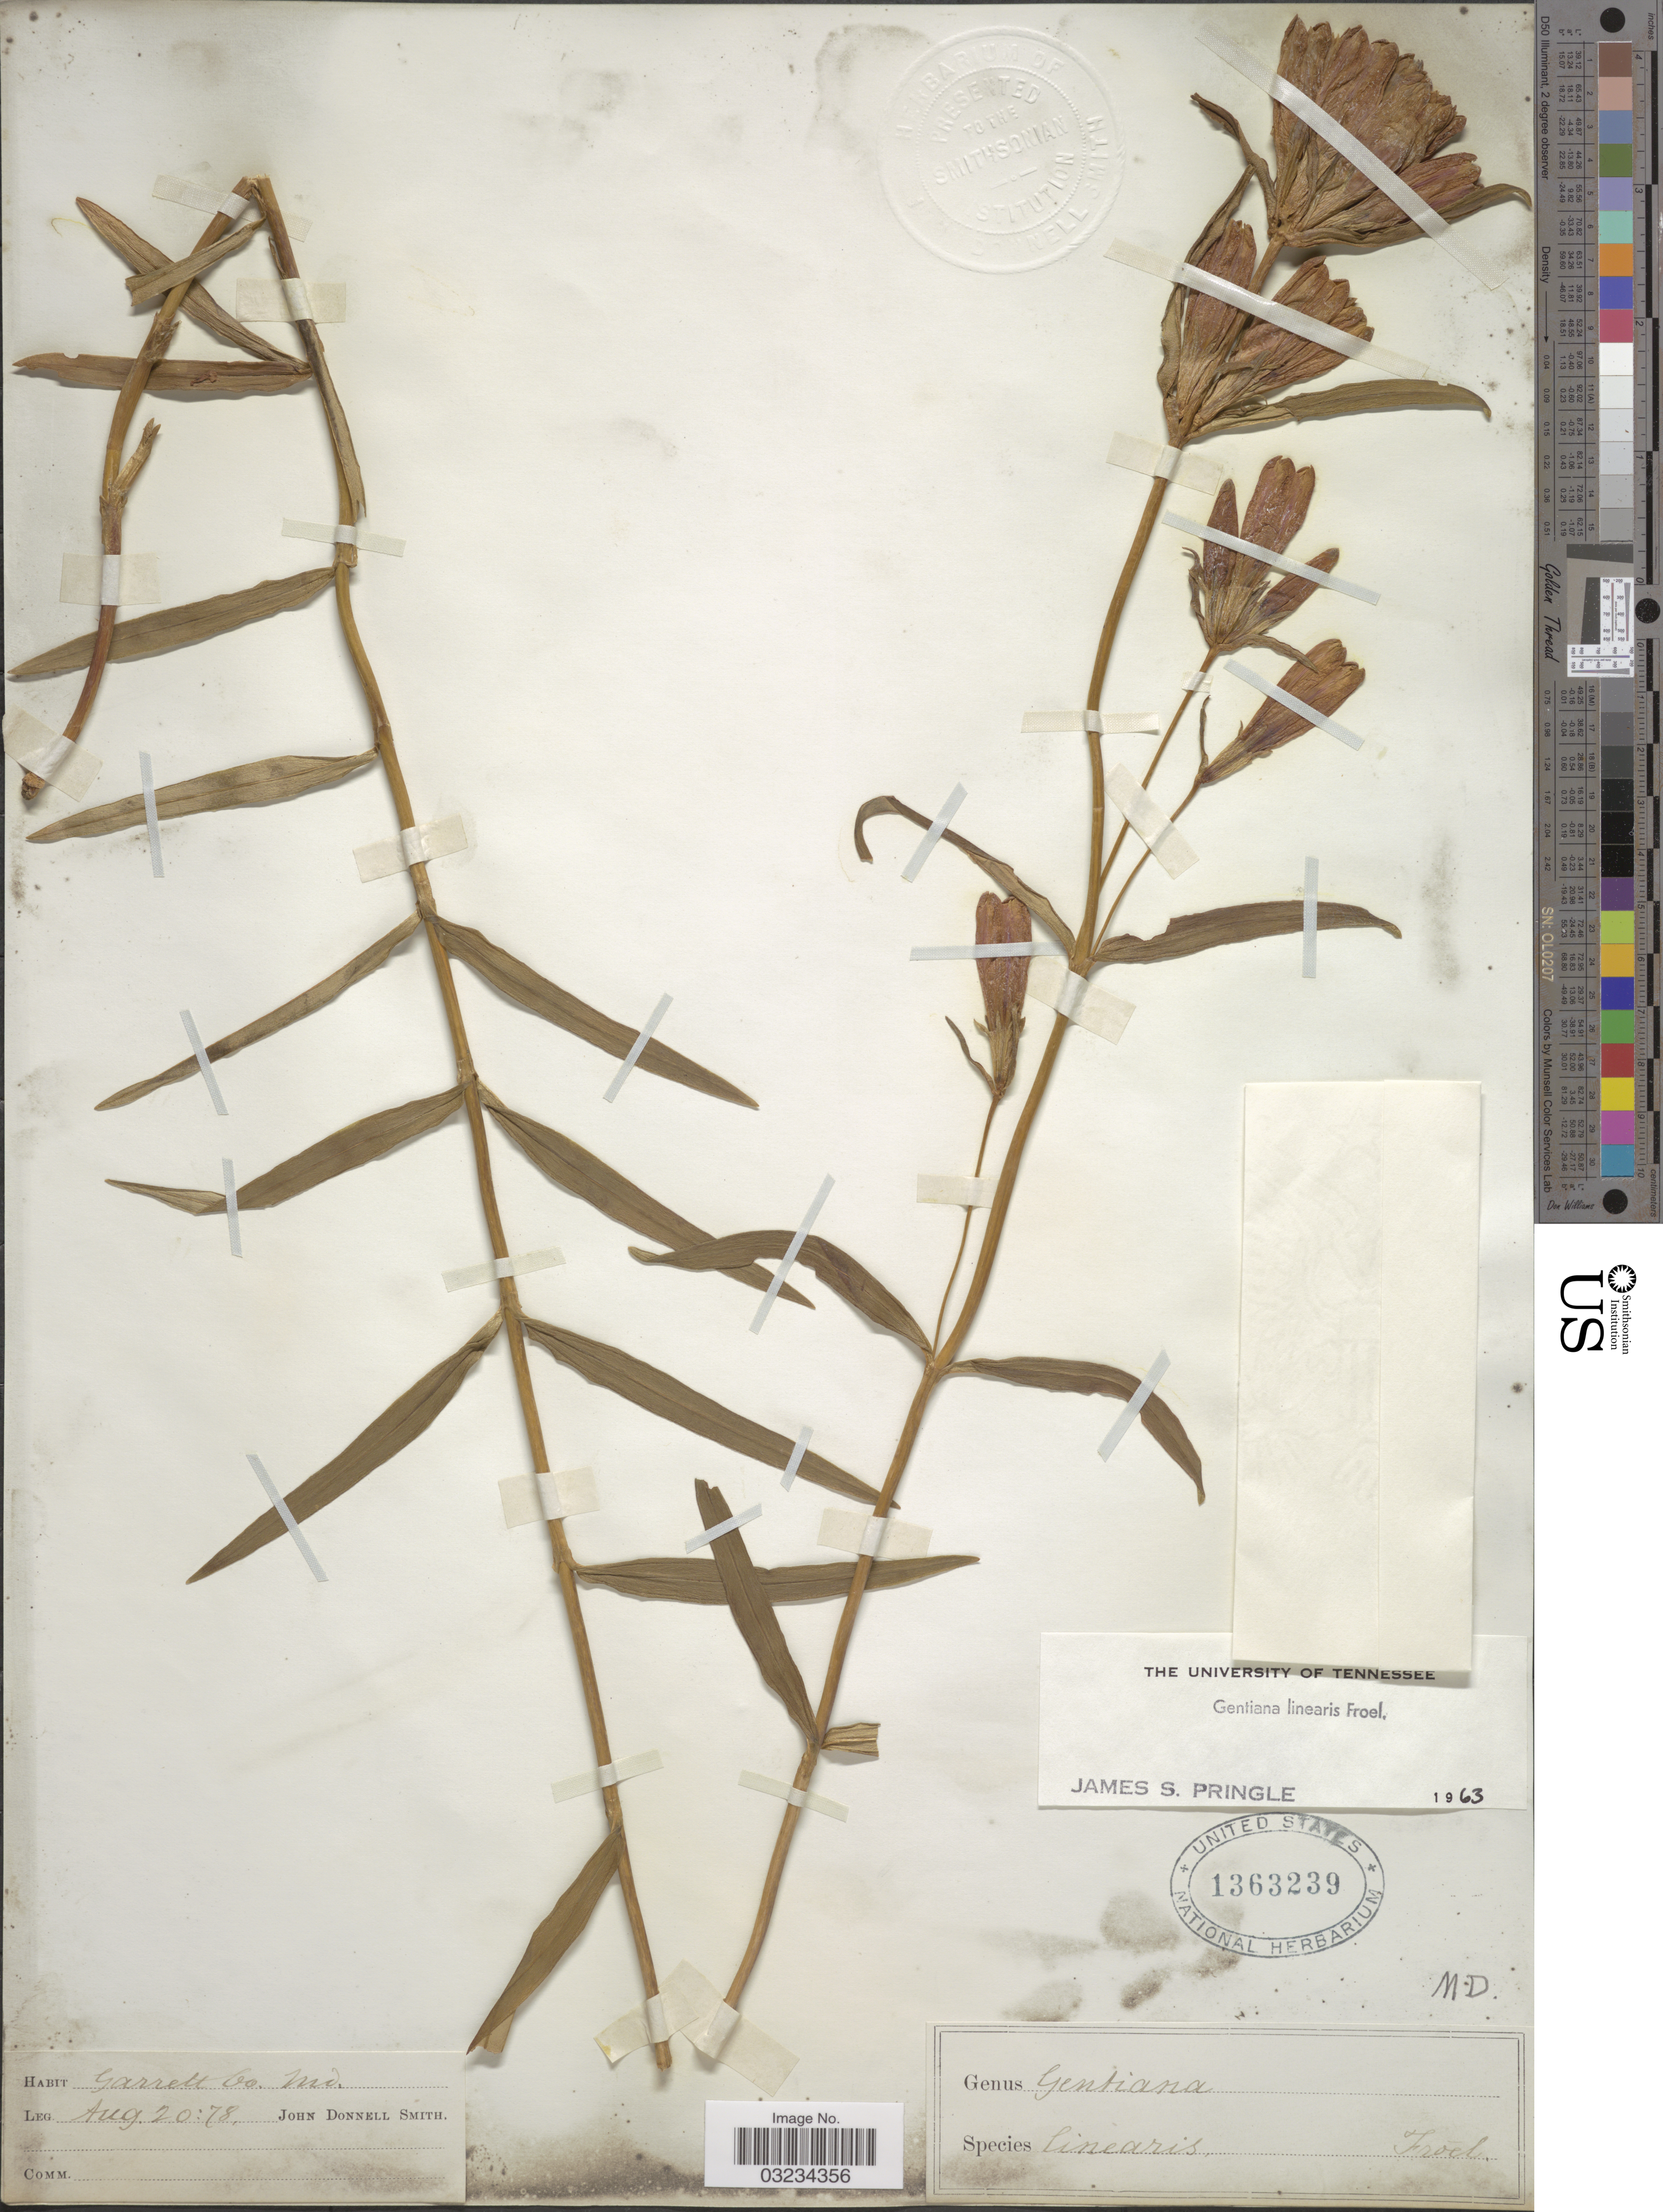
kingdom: Plantae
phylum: Tracheophyta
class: Magnoliopsida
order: Gentianales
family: Gentianaceae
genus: Gentiana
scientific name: Gentiana linearis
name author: Froel.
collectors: J. Donnell Smith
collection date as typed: Transcribed d/m/y: 20/8/78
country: United States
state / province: Maryland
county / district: Garrett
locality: Garrett Co.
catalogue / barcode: US 1363239